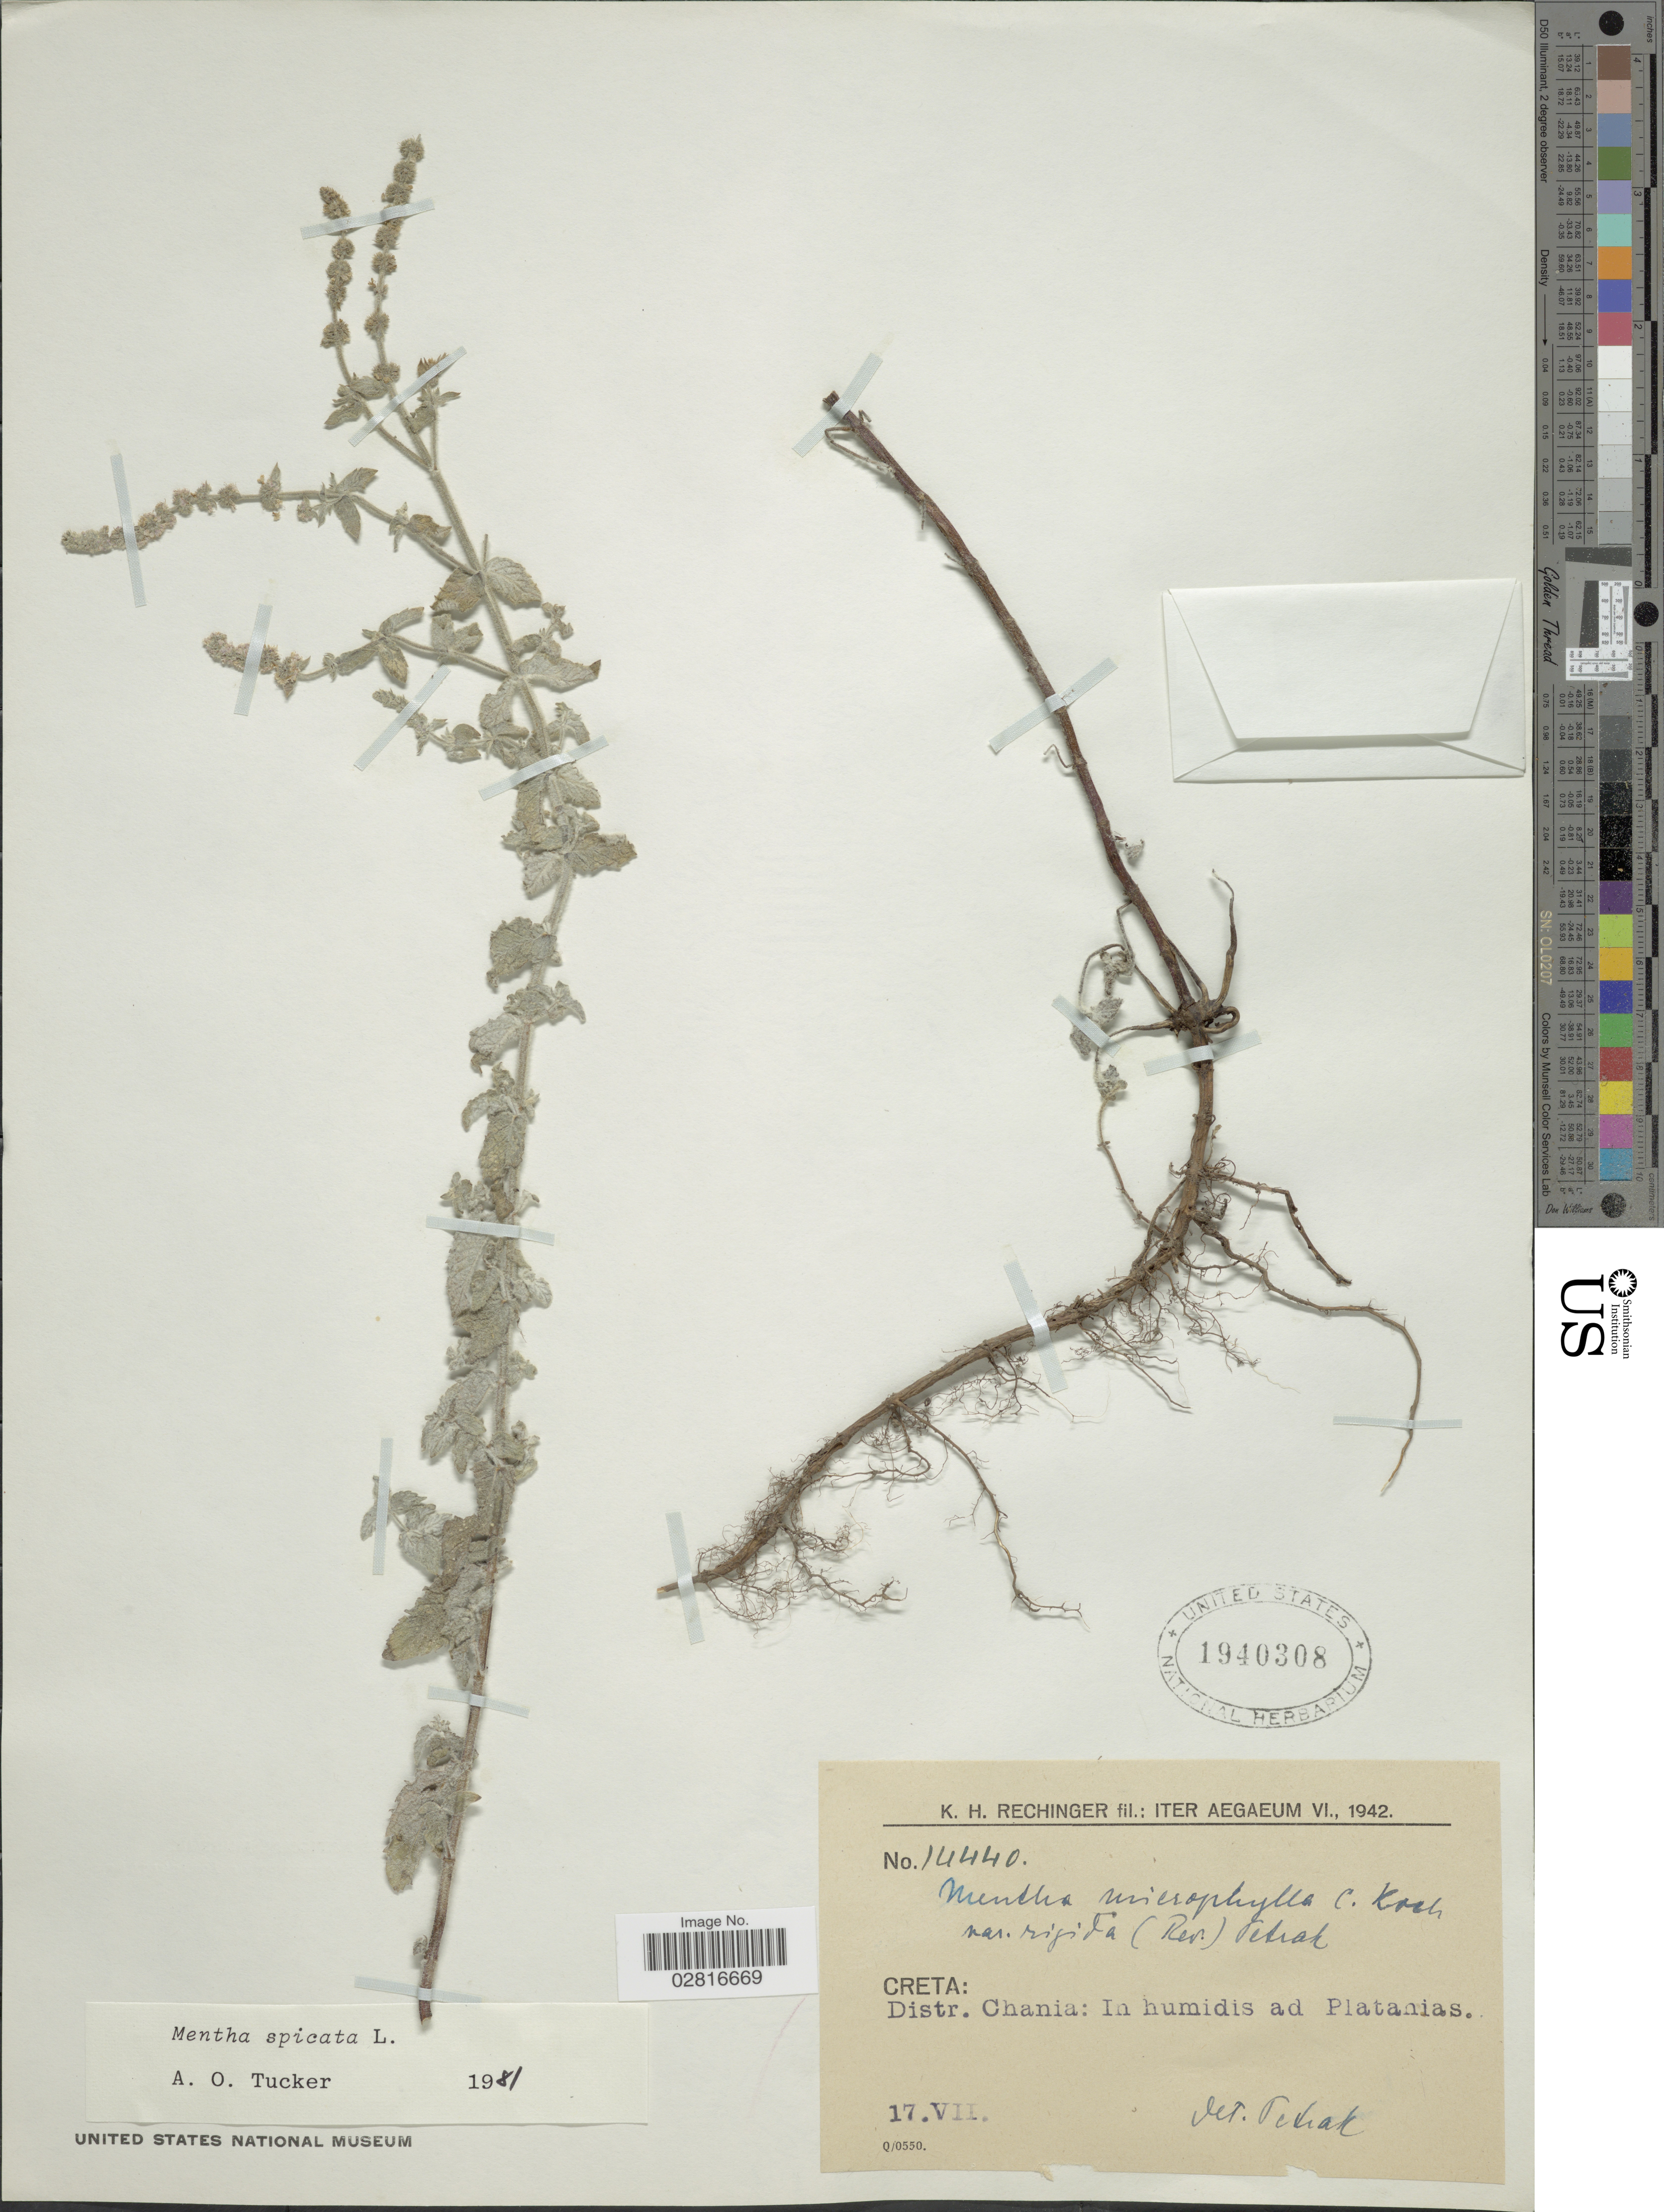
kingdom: Plantae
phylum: Tracheophyta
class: Magnoliopsida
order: Lamiales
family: Lamiaceae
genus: Mentha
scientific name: Mentha spicata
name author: L.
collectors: K. H. Rechinger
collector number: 14440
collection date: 1942-07-17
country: Greece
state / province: Crete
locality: Iter Aegaeum. Creta: Distr. Chania: In humidis ad Plataniasr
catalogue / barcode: US 1940308